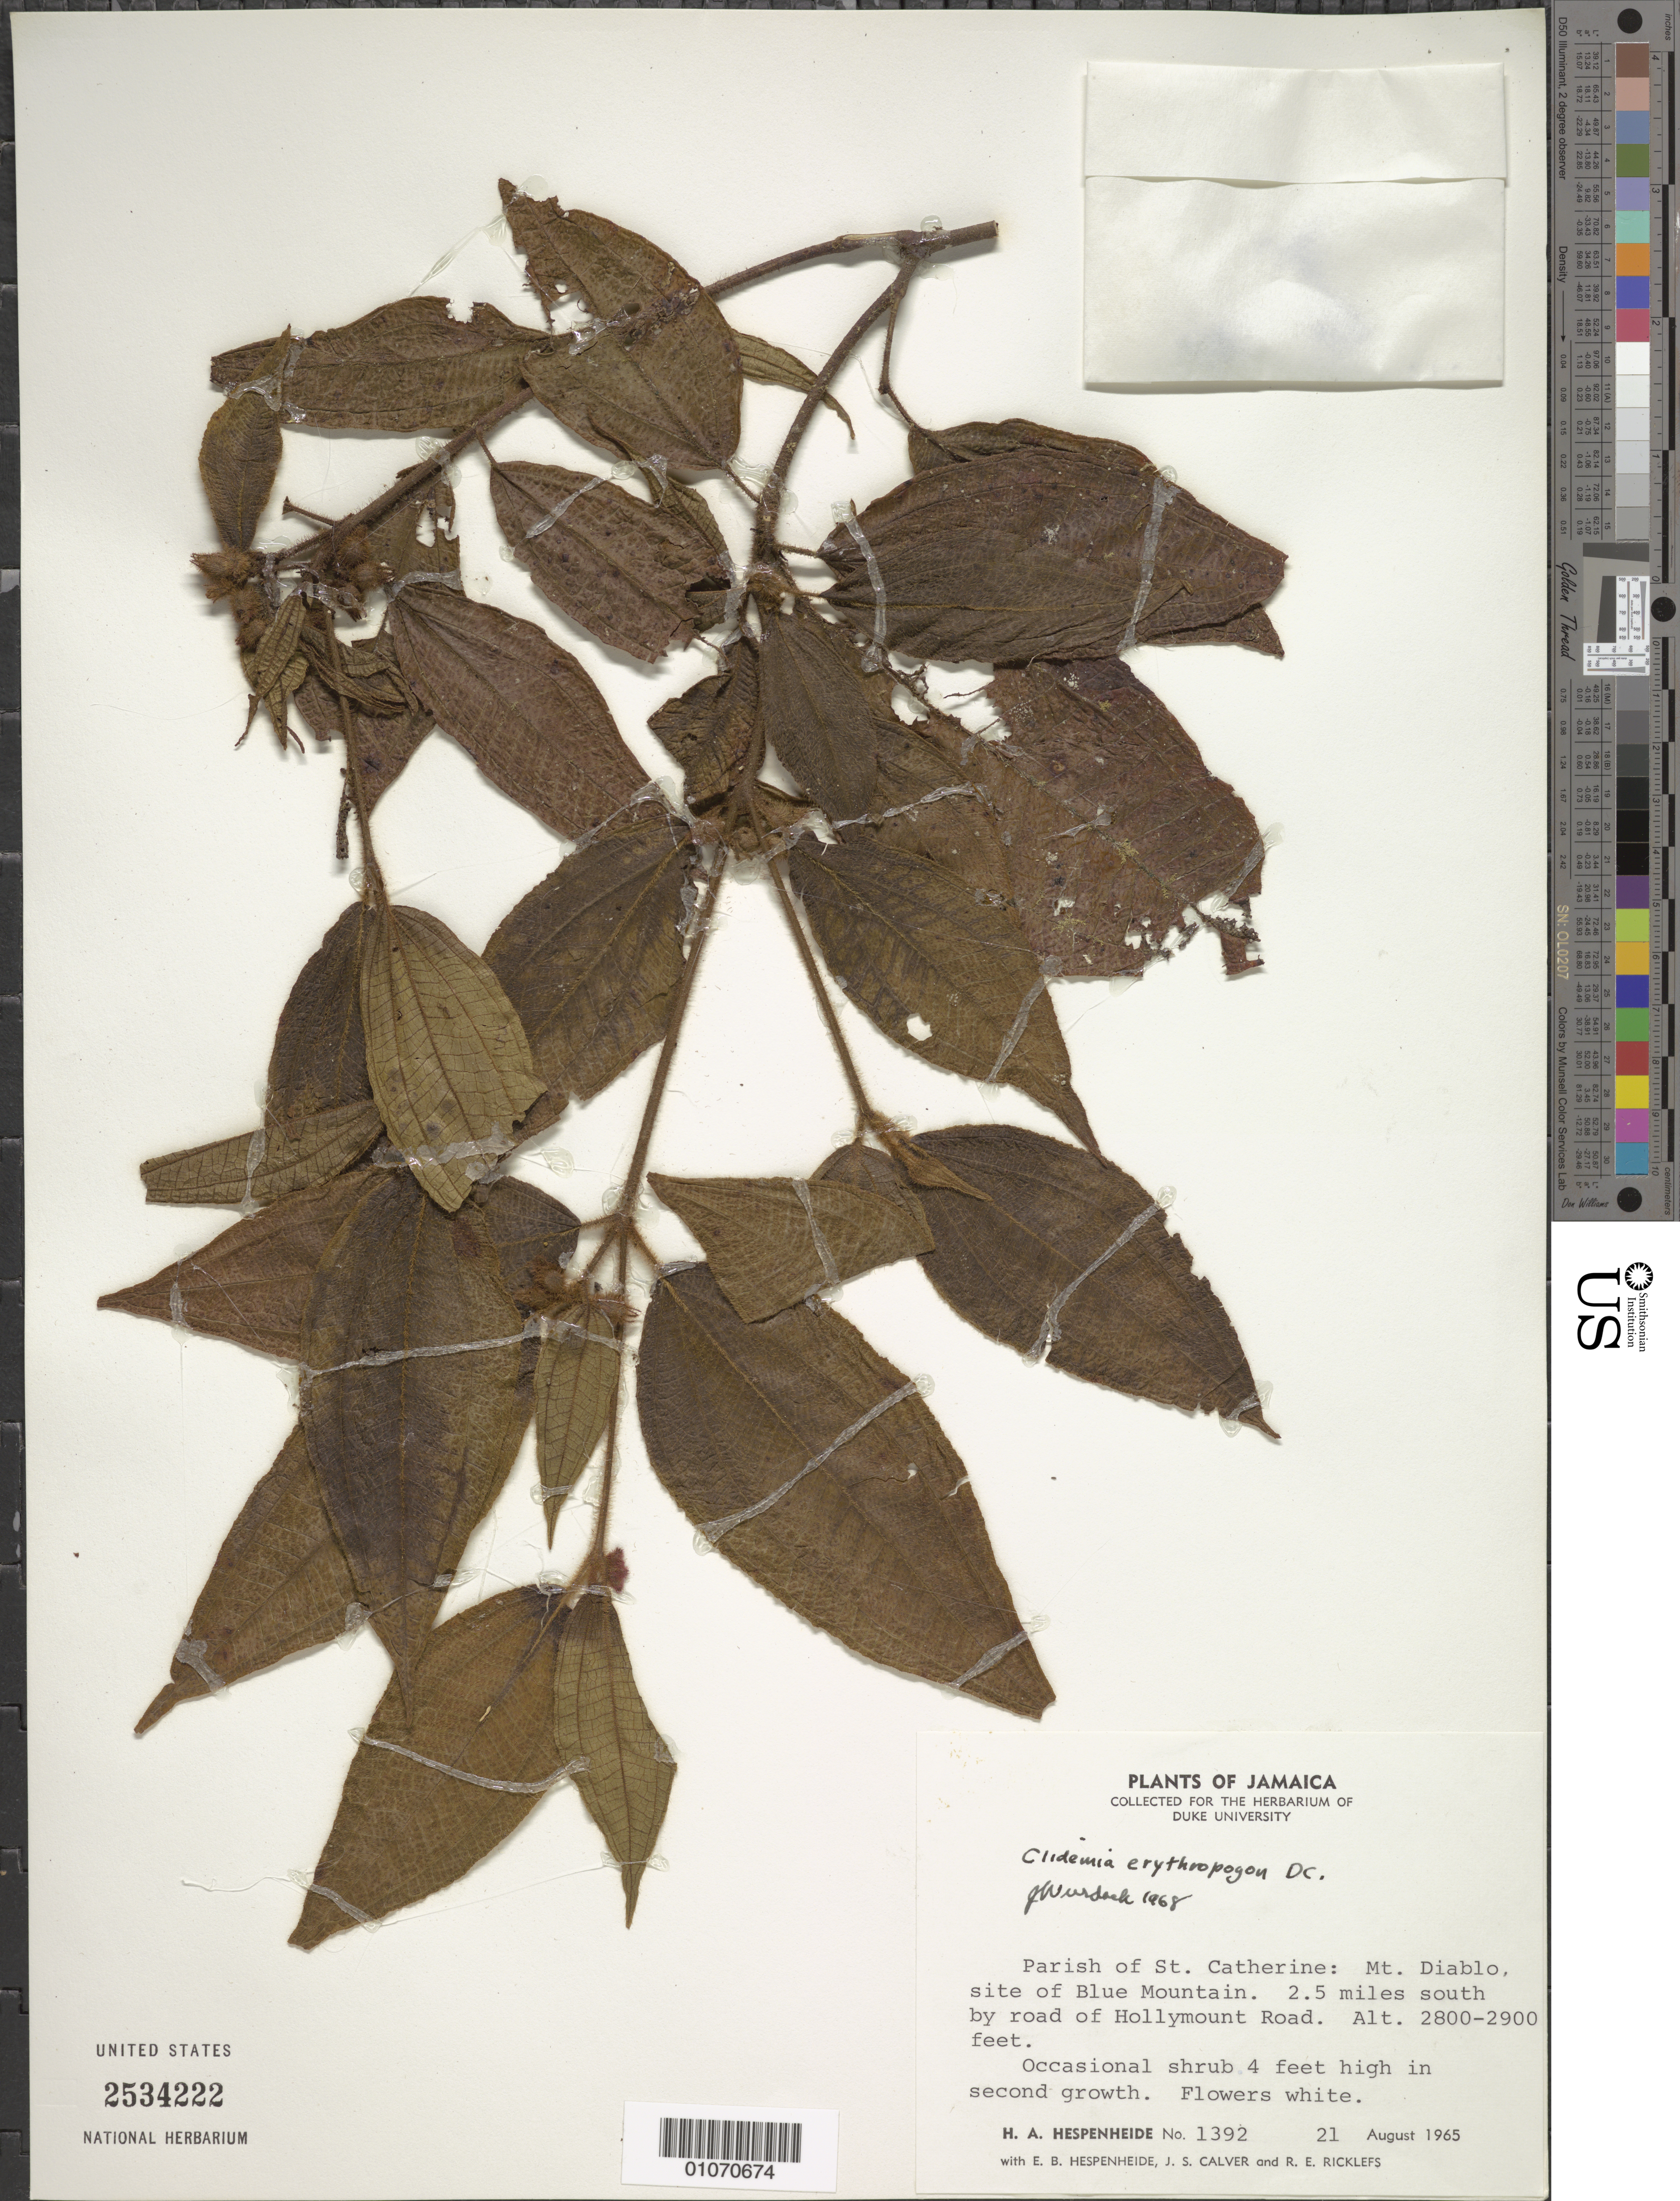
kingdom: Plantae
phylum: Tracheophyta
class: Magnoliopsida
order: Myrtales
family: Melastomataceae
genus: Clidemia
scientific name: Clidemia erythropogon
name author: DC.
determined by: Wurdack, John J., (US), US (UNITED STATES)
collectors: H. A. Hespenheide, J. Calver & R. Ricklefs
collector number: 1392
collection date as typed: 21 Aug 1965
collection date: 1965-08-21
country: Jamaica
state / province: Saint Catherine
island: Jamaica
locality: Mt. Diablo, site of Blue Mountain, 2.5 miles S by road of Hollymount Road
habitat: In second growth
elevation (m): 853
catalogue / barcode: US 2534222